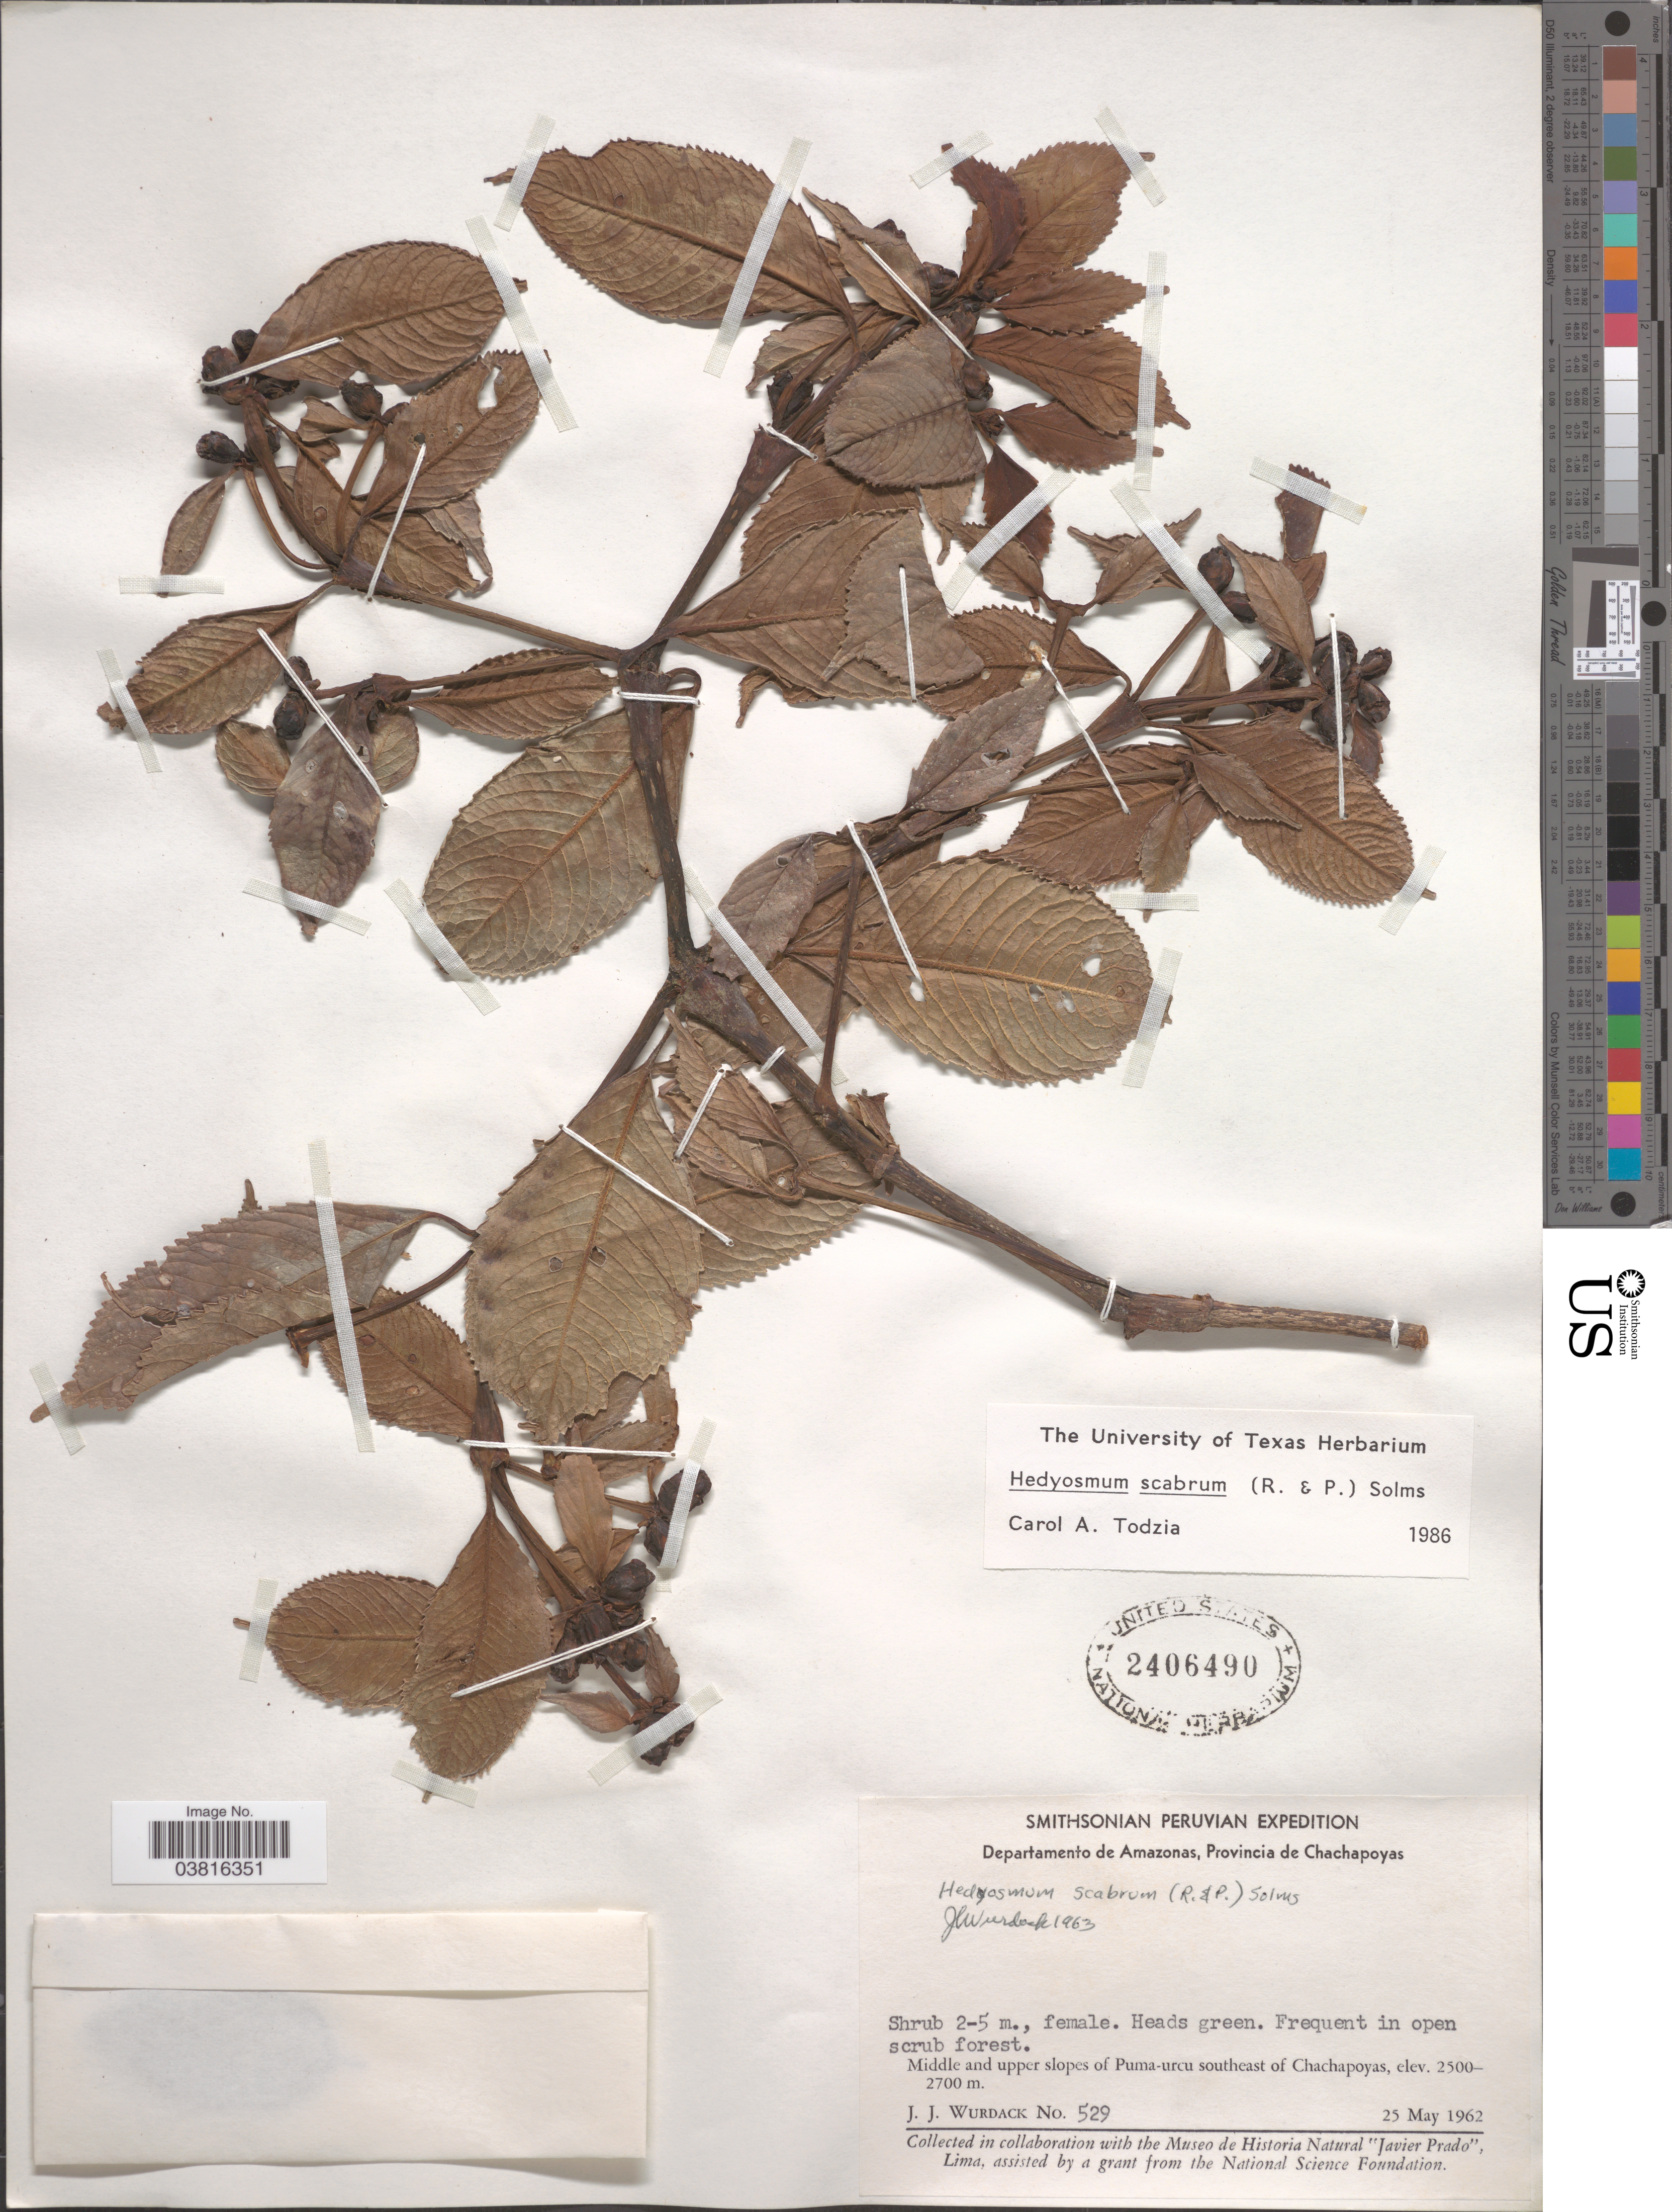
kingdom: Plantae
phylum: Tracheophyta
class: Magnoliopsida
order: Chloranthales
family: Chloranthaceae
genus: Hedyosmum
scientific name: Hedyosmum scabrum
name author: Solms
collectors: J. J. Wurdack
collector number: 529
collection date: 1962-05-25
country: Peru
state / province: Amazonas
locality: Departamento de Amazonas, Provincia de Chachapoyas. Middle and upper slopes of Puma-urcu southeast of Chachapoyas.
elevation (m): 2500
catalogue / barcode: US 2406490